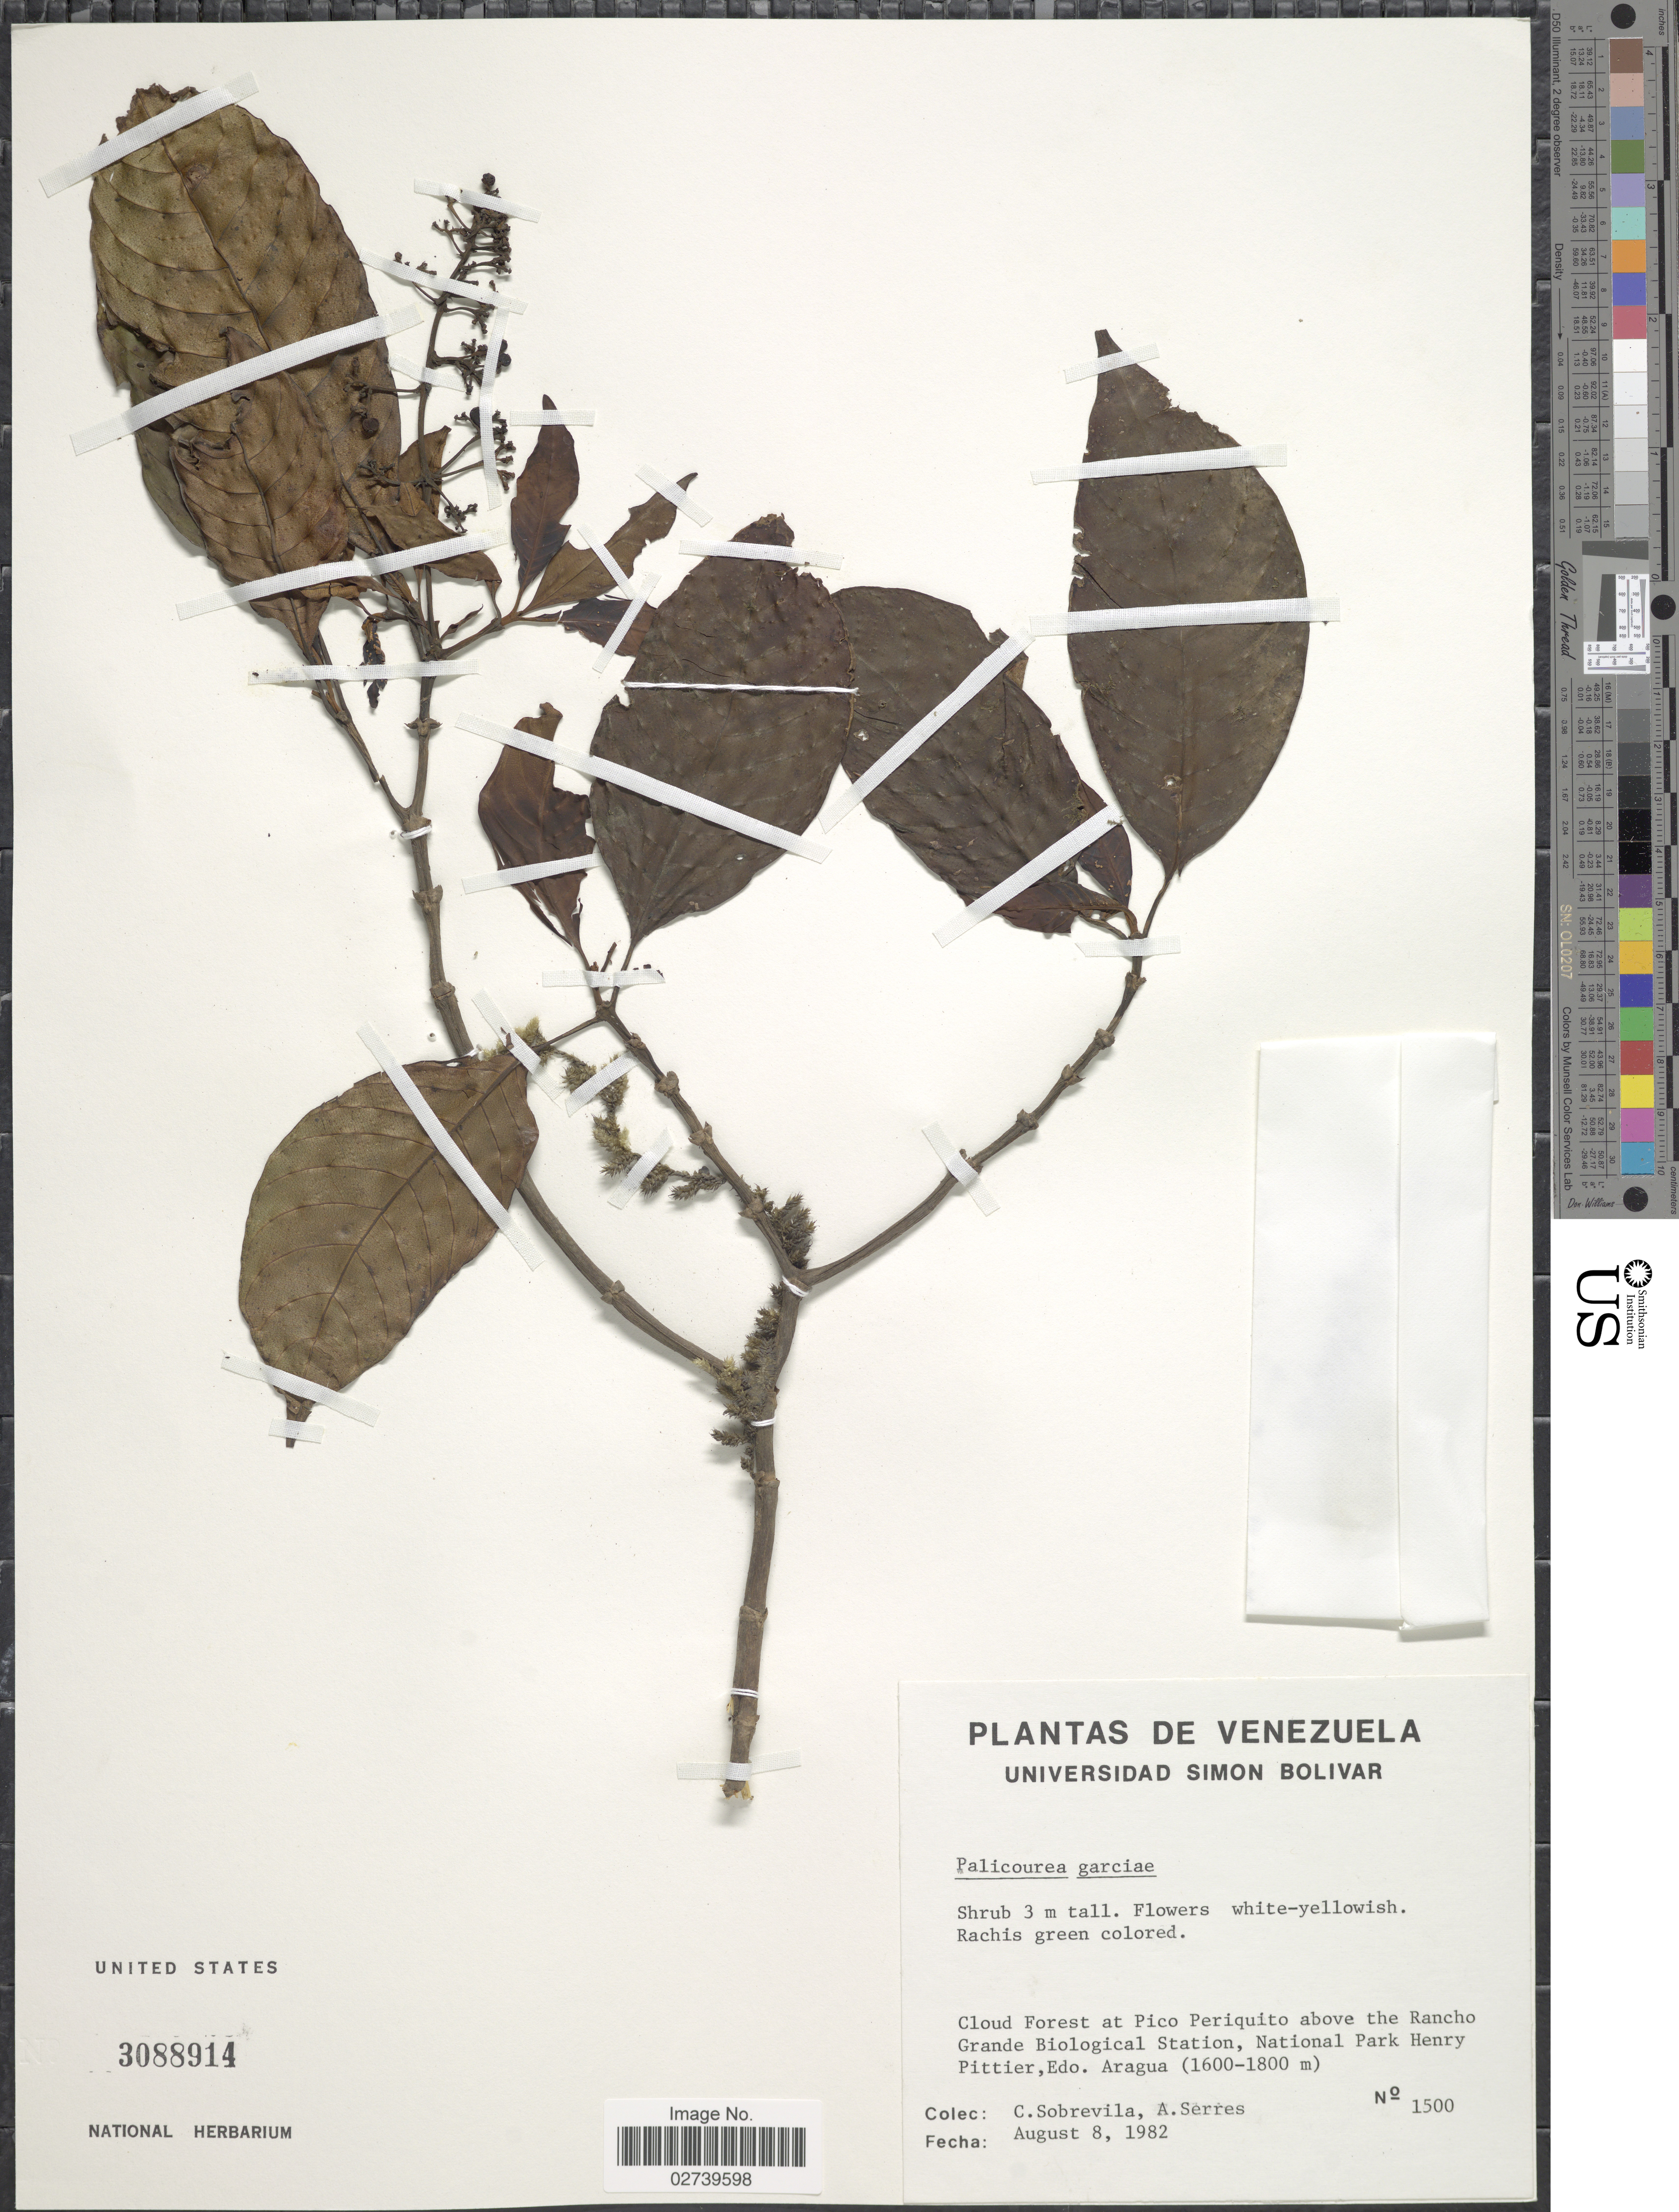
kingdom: Plantae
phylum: Tracheophyta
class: Magnoliopsida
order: Gentianales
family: Rubiaceae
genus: Palicourea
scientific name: Palicourea garciae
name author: Standl.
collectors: C. Sobrevila & A. Serres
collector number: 1500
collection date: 1982-08-08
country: Venezuela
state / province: Aragua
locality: Cloud Forest at Pico Periquito above the Rancho Grande Biological Station, National Park Henry Pittier.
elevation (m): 1600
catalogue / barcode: US 3088914